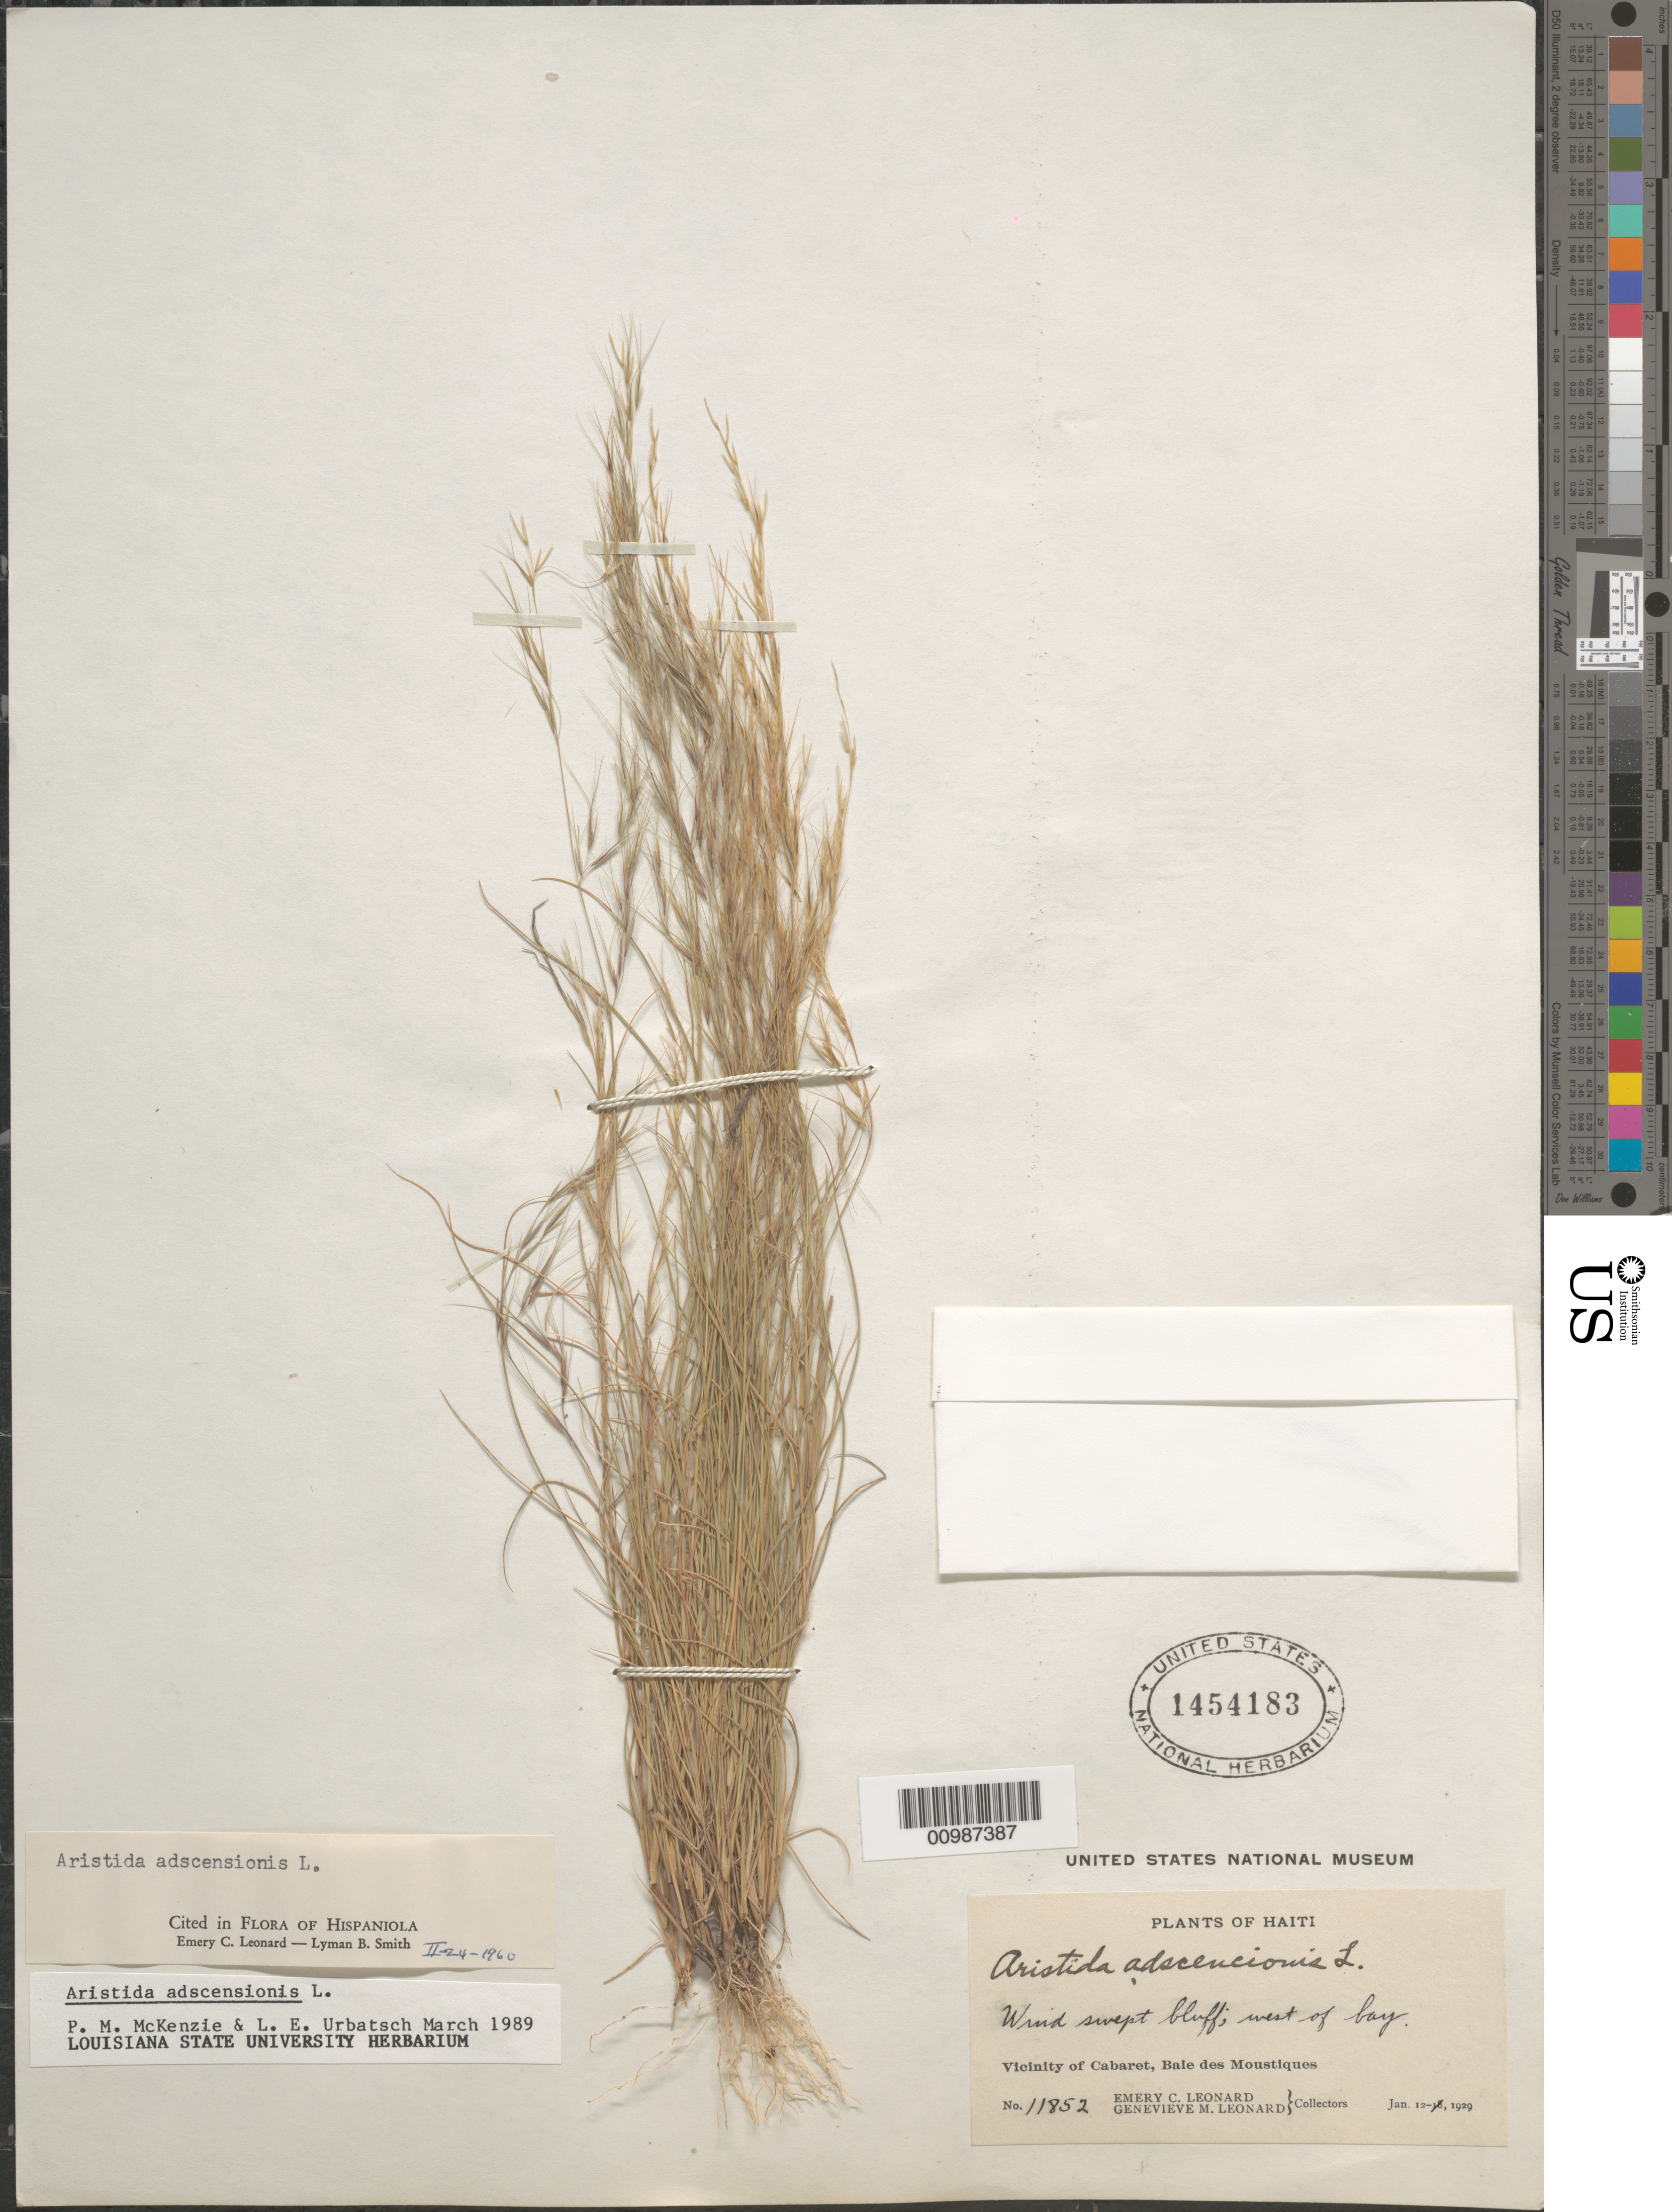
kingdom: Plantae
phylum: Tracheophyta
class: Liliopsida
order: Poales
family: Poaceae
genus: Aristida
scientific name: Aristida adscensionis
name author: L.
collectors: E. C. Leonard & G. M. Leonard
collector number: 11852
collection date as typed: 12 Jan 1929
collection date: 1929-01-12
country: Haiti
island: Hispaniola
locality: Vicinity of Cabaret, Bale des Moustiques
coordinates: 0 N, 0 E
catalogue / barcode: US 1454183